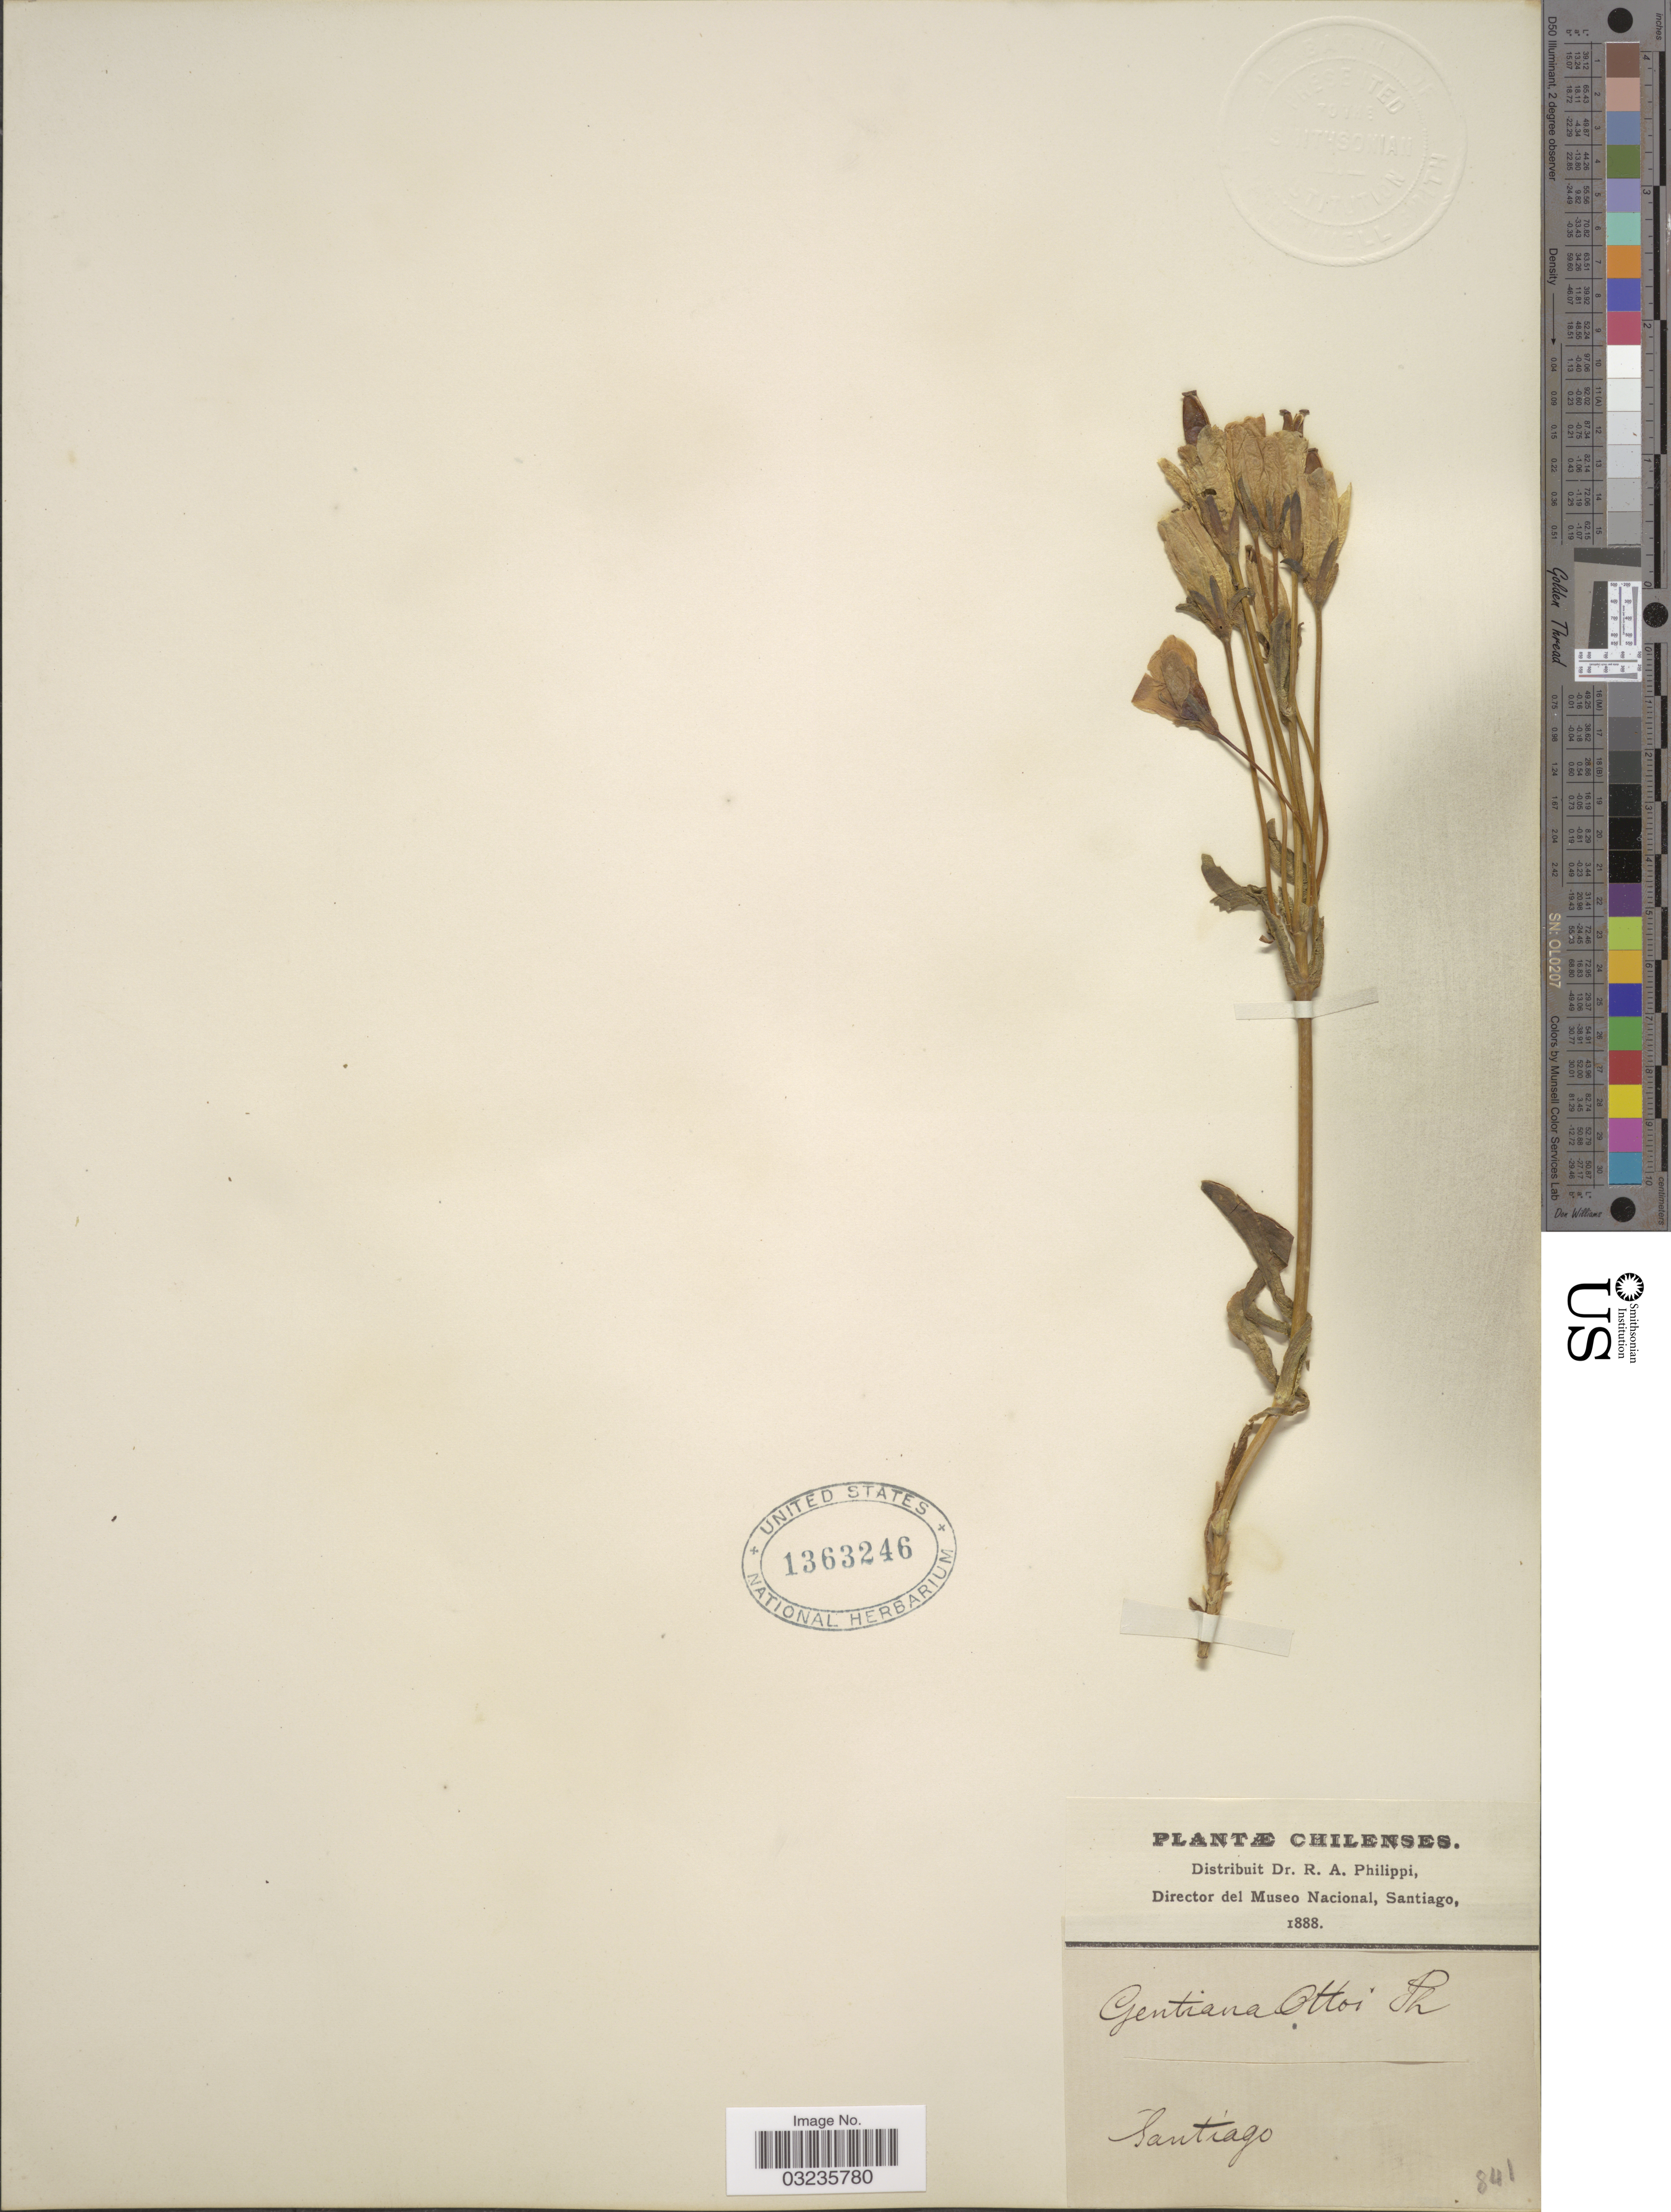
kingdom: Plantae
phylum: Tracheophyta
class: Magnoliopsida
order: Gentianales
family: Gentianaceae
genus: Gentiana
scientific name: Gentiana ottonis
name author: Phil.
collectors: ex. herb. R.A. Philippi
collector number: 841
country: Chile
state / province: Región Metropolitana (RM)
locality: Santiago.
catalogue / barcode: US 1363246